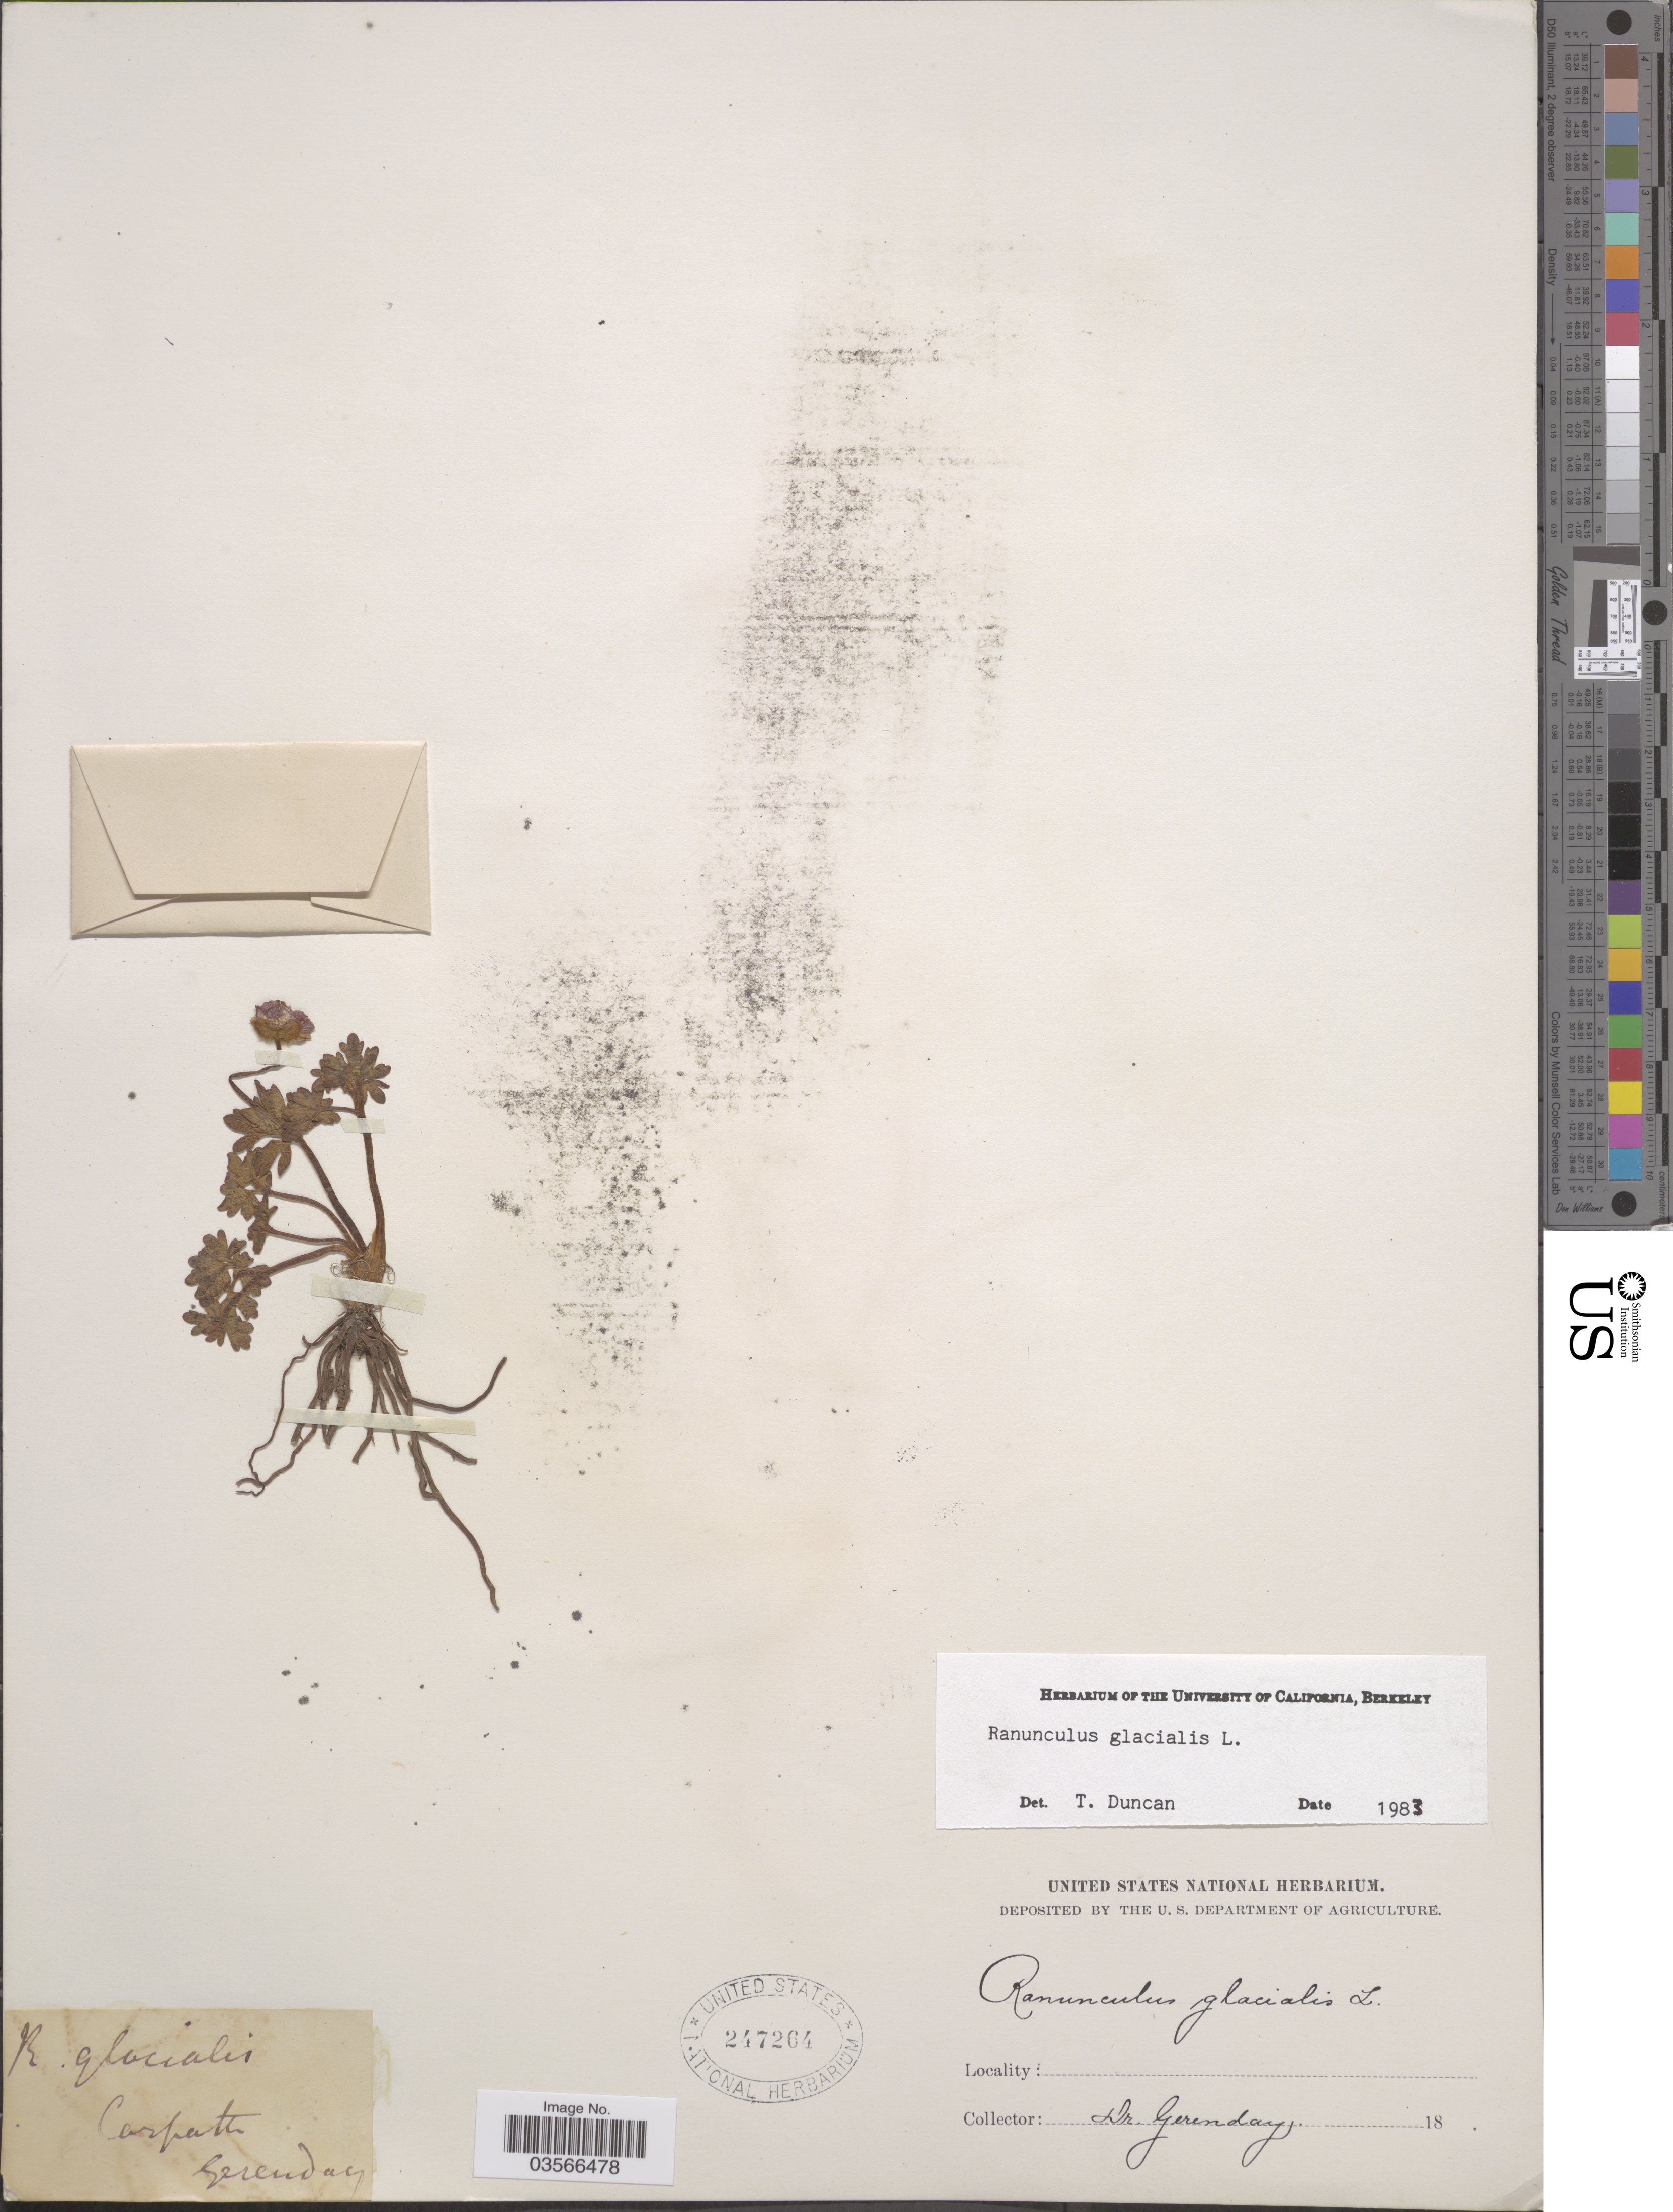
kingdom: Plantae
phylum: Tracheophyta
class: Magnoliopsida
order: Ranunculales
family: Ranunculaceae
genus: Ranunculus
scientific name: Ranunculus glacialis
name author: L.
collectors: Gerenday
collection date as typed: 18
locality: Carpati.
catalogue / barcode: US 247264